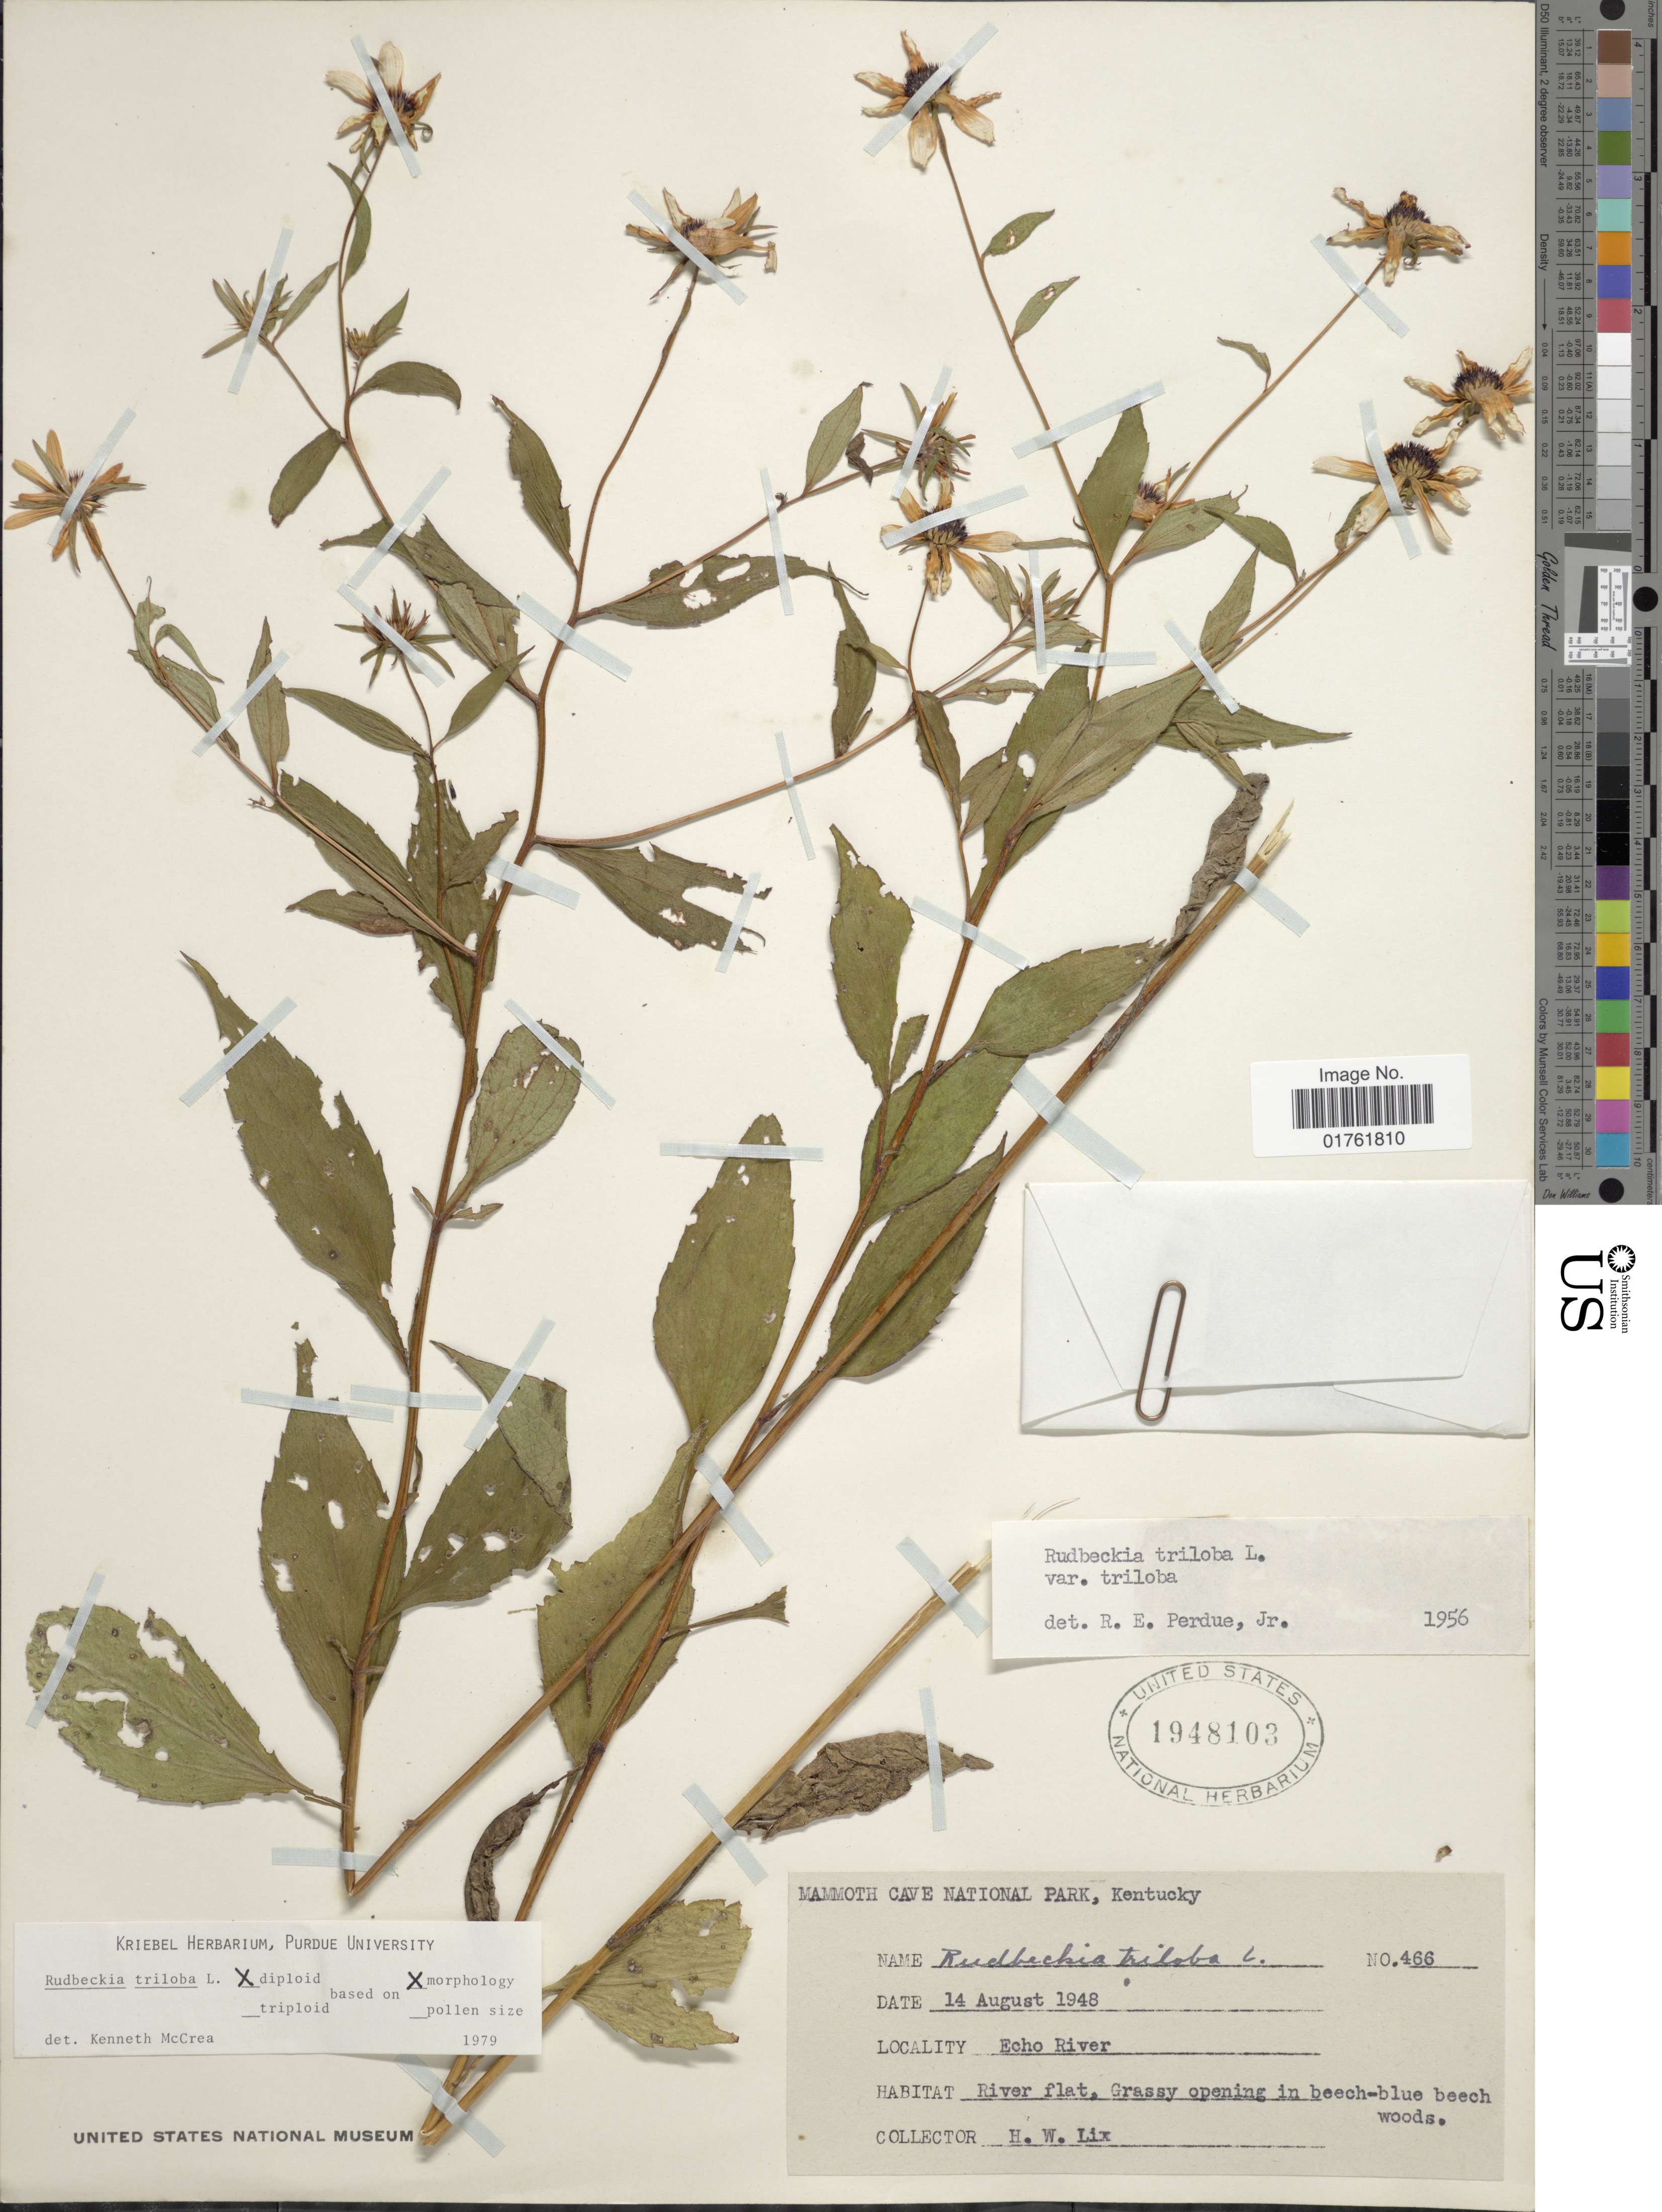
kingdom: Plantae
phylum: Tracheophyta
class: Magnoliopsida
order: Asterales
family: Asteraceae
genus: Rudbeckia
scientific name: Rudbeckia triloba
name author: L.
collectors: H. W. Lix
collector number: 466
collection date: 1948-08-14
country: United States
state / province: Kentucky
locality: Mammoth Cave National Park, Echo River, River flat, Grassy opening in beech-blue beech woods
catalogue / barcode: US 1948103